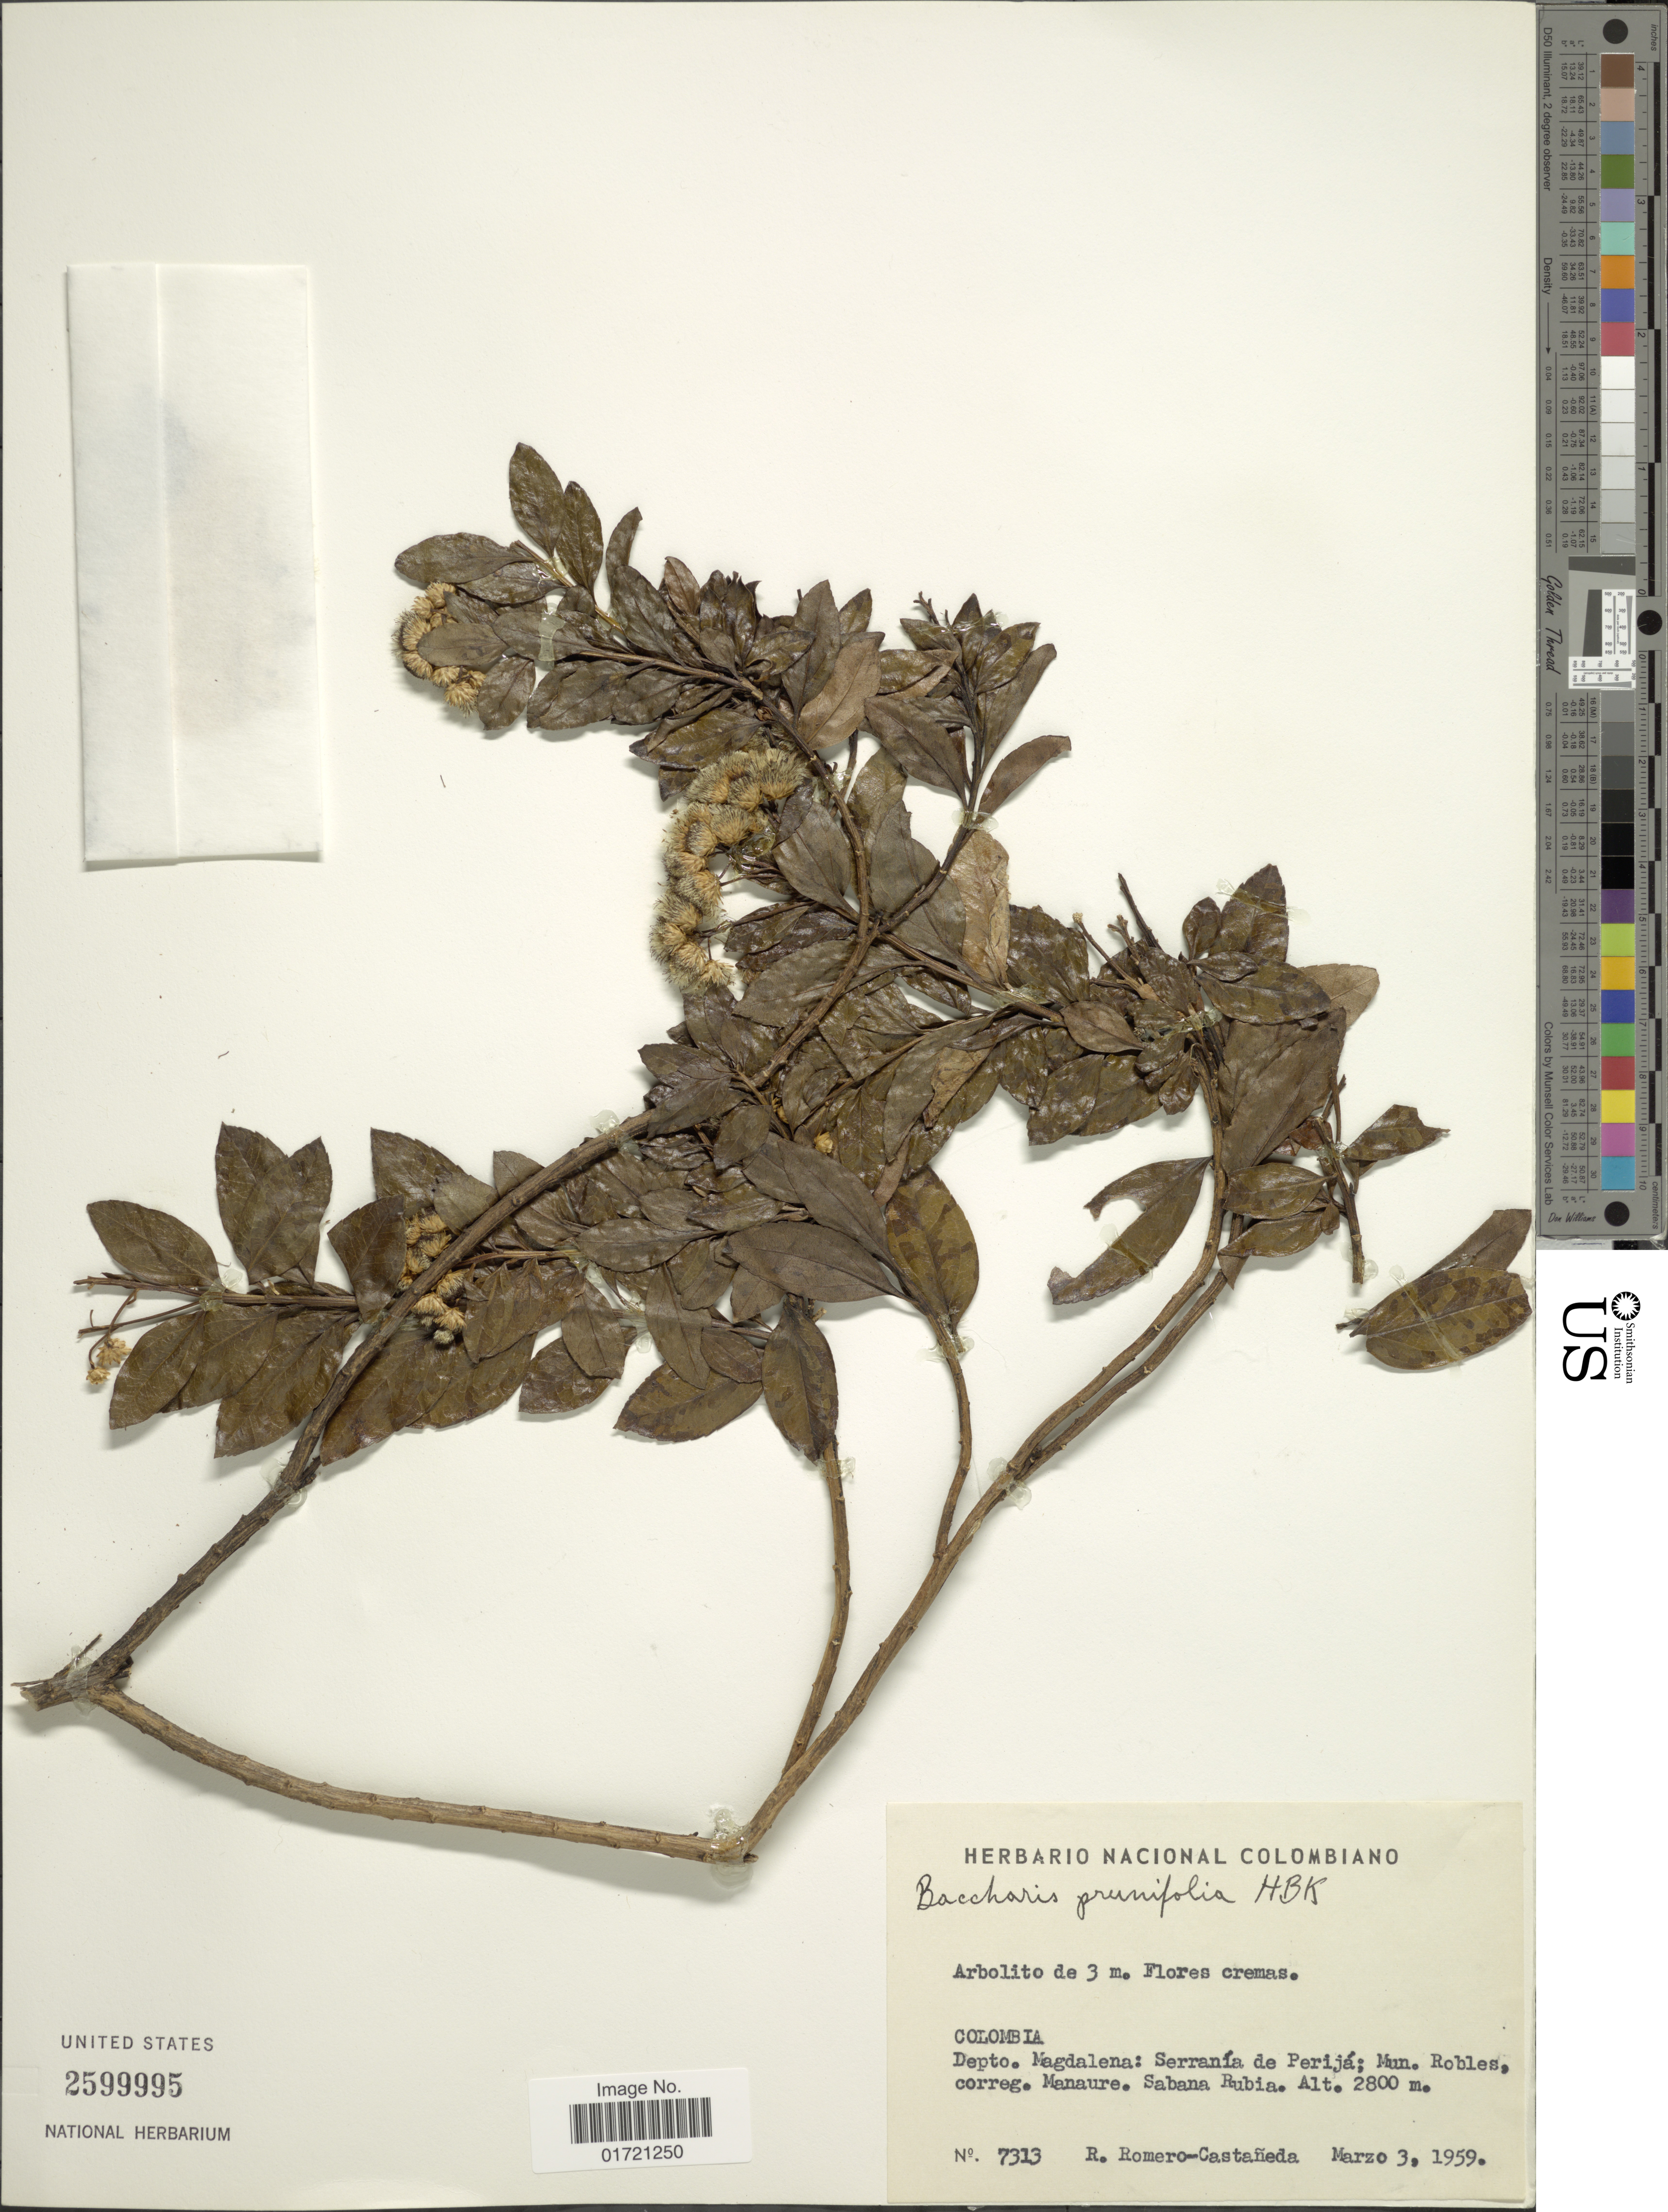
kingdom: Plantae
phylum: Tracheophyta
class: Magnoliopsida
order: Asterales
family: Asteraceae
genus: Baccharis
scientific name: Baccharis prunifolia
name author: Kunth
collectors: R. Romero Castañeda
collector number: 7313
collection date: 1959-03-03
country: Colombia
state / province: Magdalena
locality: Colombia. Depto. Magdalena: Serranía de Perijá: Mun. Robles, correg. kManaure. Sabana Rubia.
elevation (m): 2800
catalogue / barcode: US 2599995